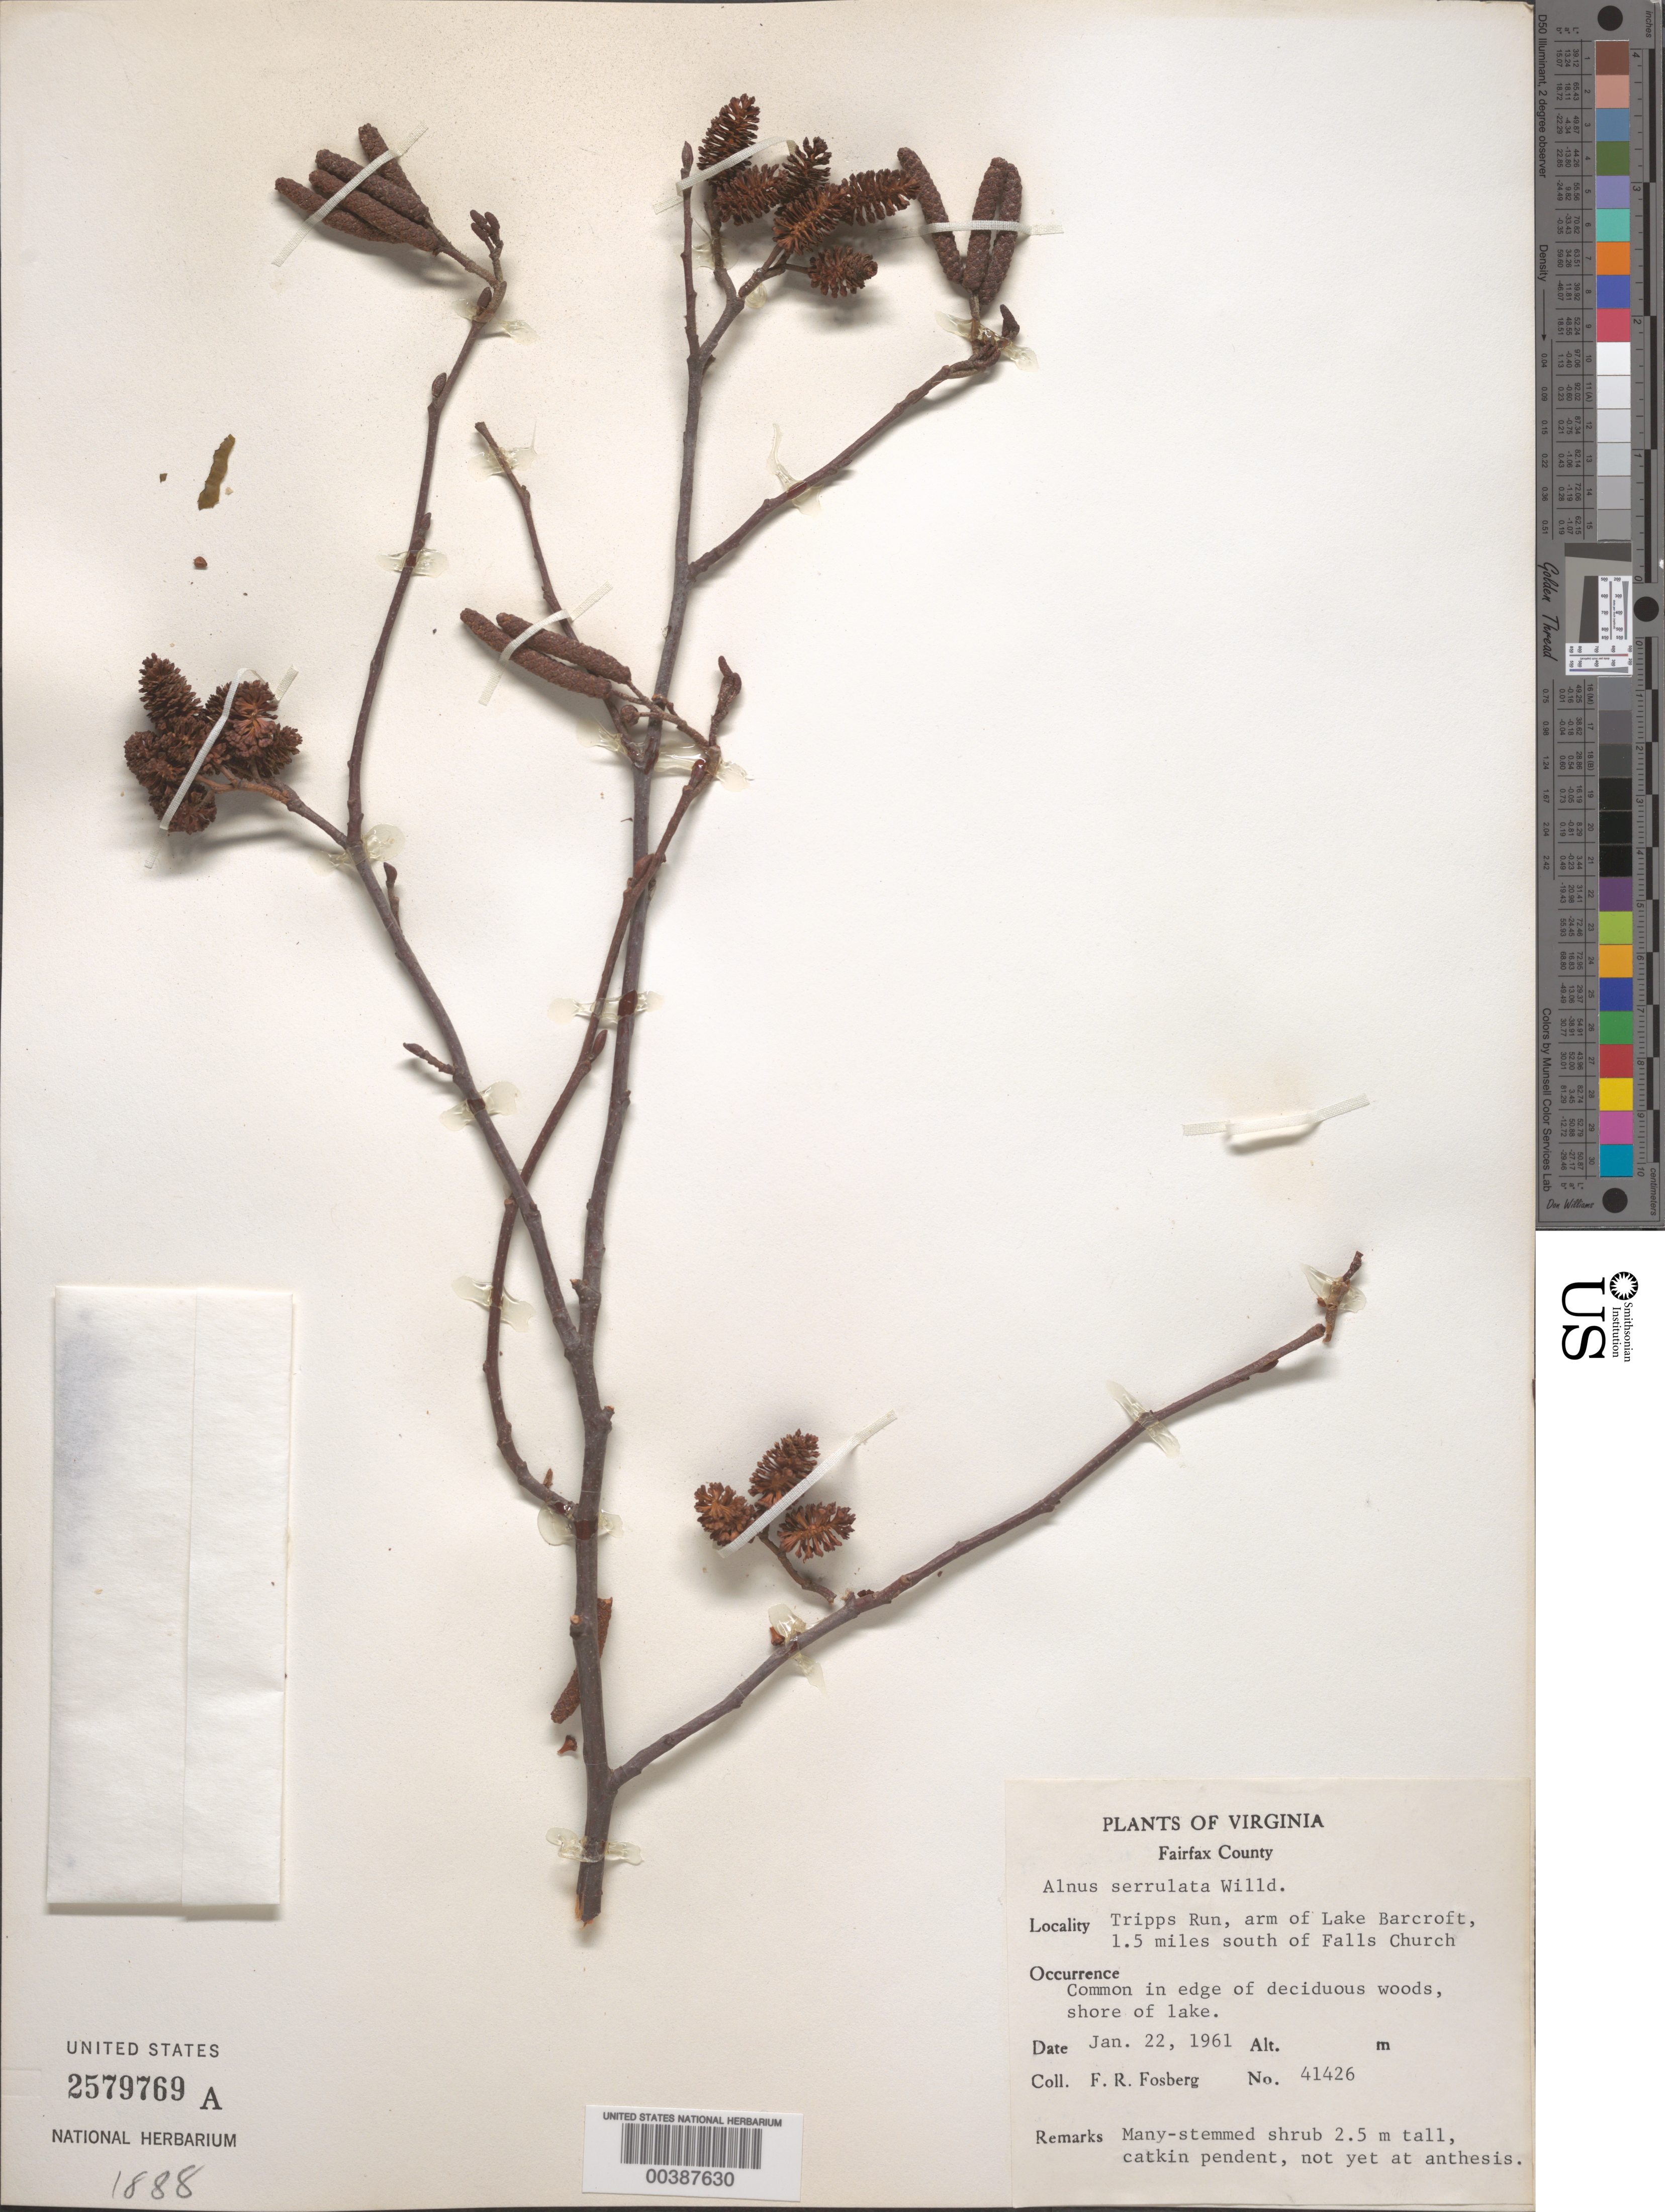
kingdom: Plantae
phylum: Tracheophyta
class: Magnoliopsida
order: Fagales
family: Betulaceae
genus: Alnus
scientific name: Alnus serrulata var. vulgaris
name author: Fernald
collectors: F. R. Fosberg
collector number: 41426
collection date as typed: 22 Jan 1961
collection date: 1961-01-22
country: United States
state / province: Virginia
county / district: Fairfax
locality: Tripps Run, Lake Barcroft Tributary, south of Falls Church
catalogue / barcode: US 2579769